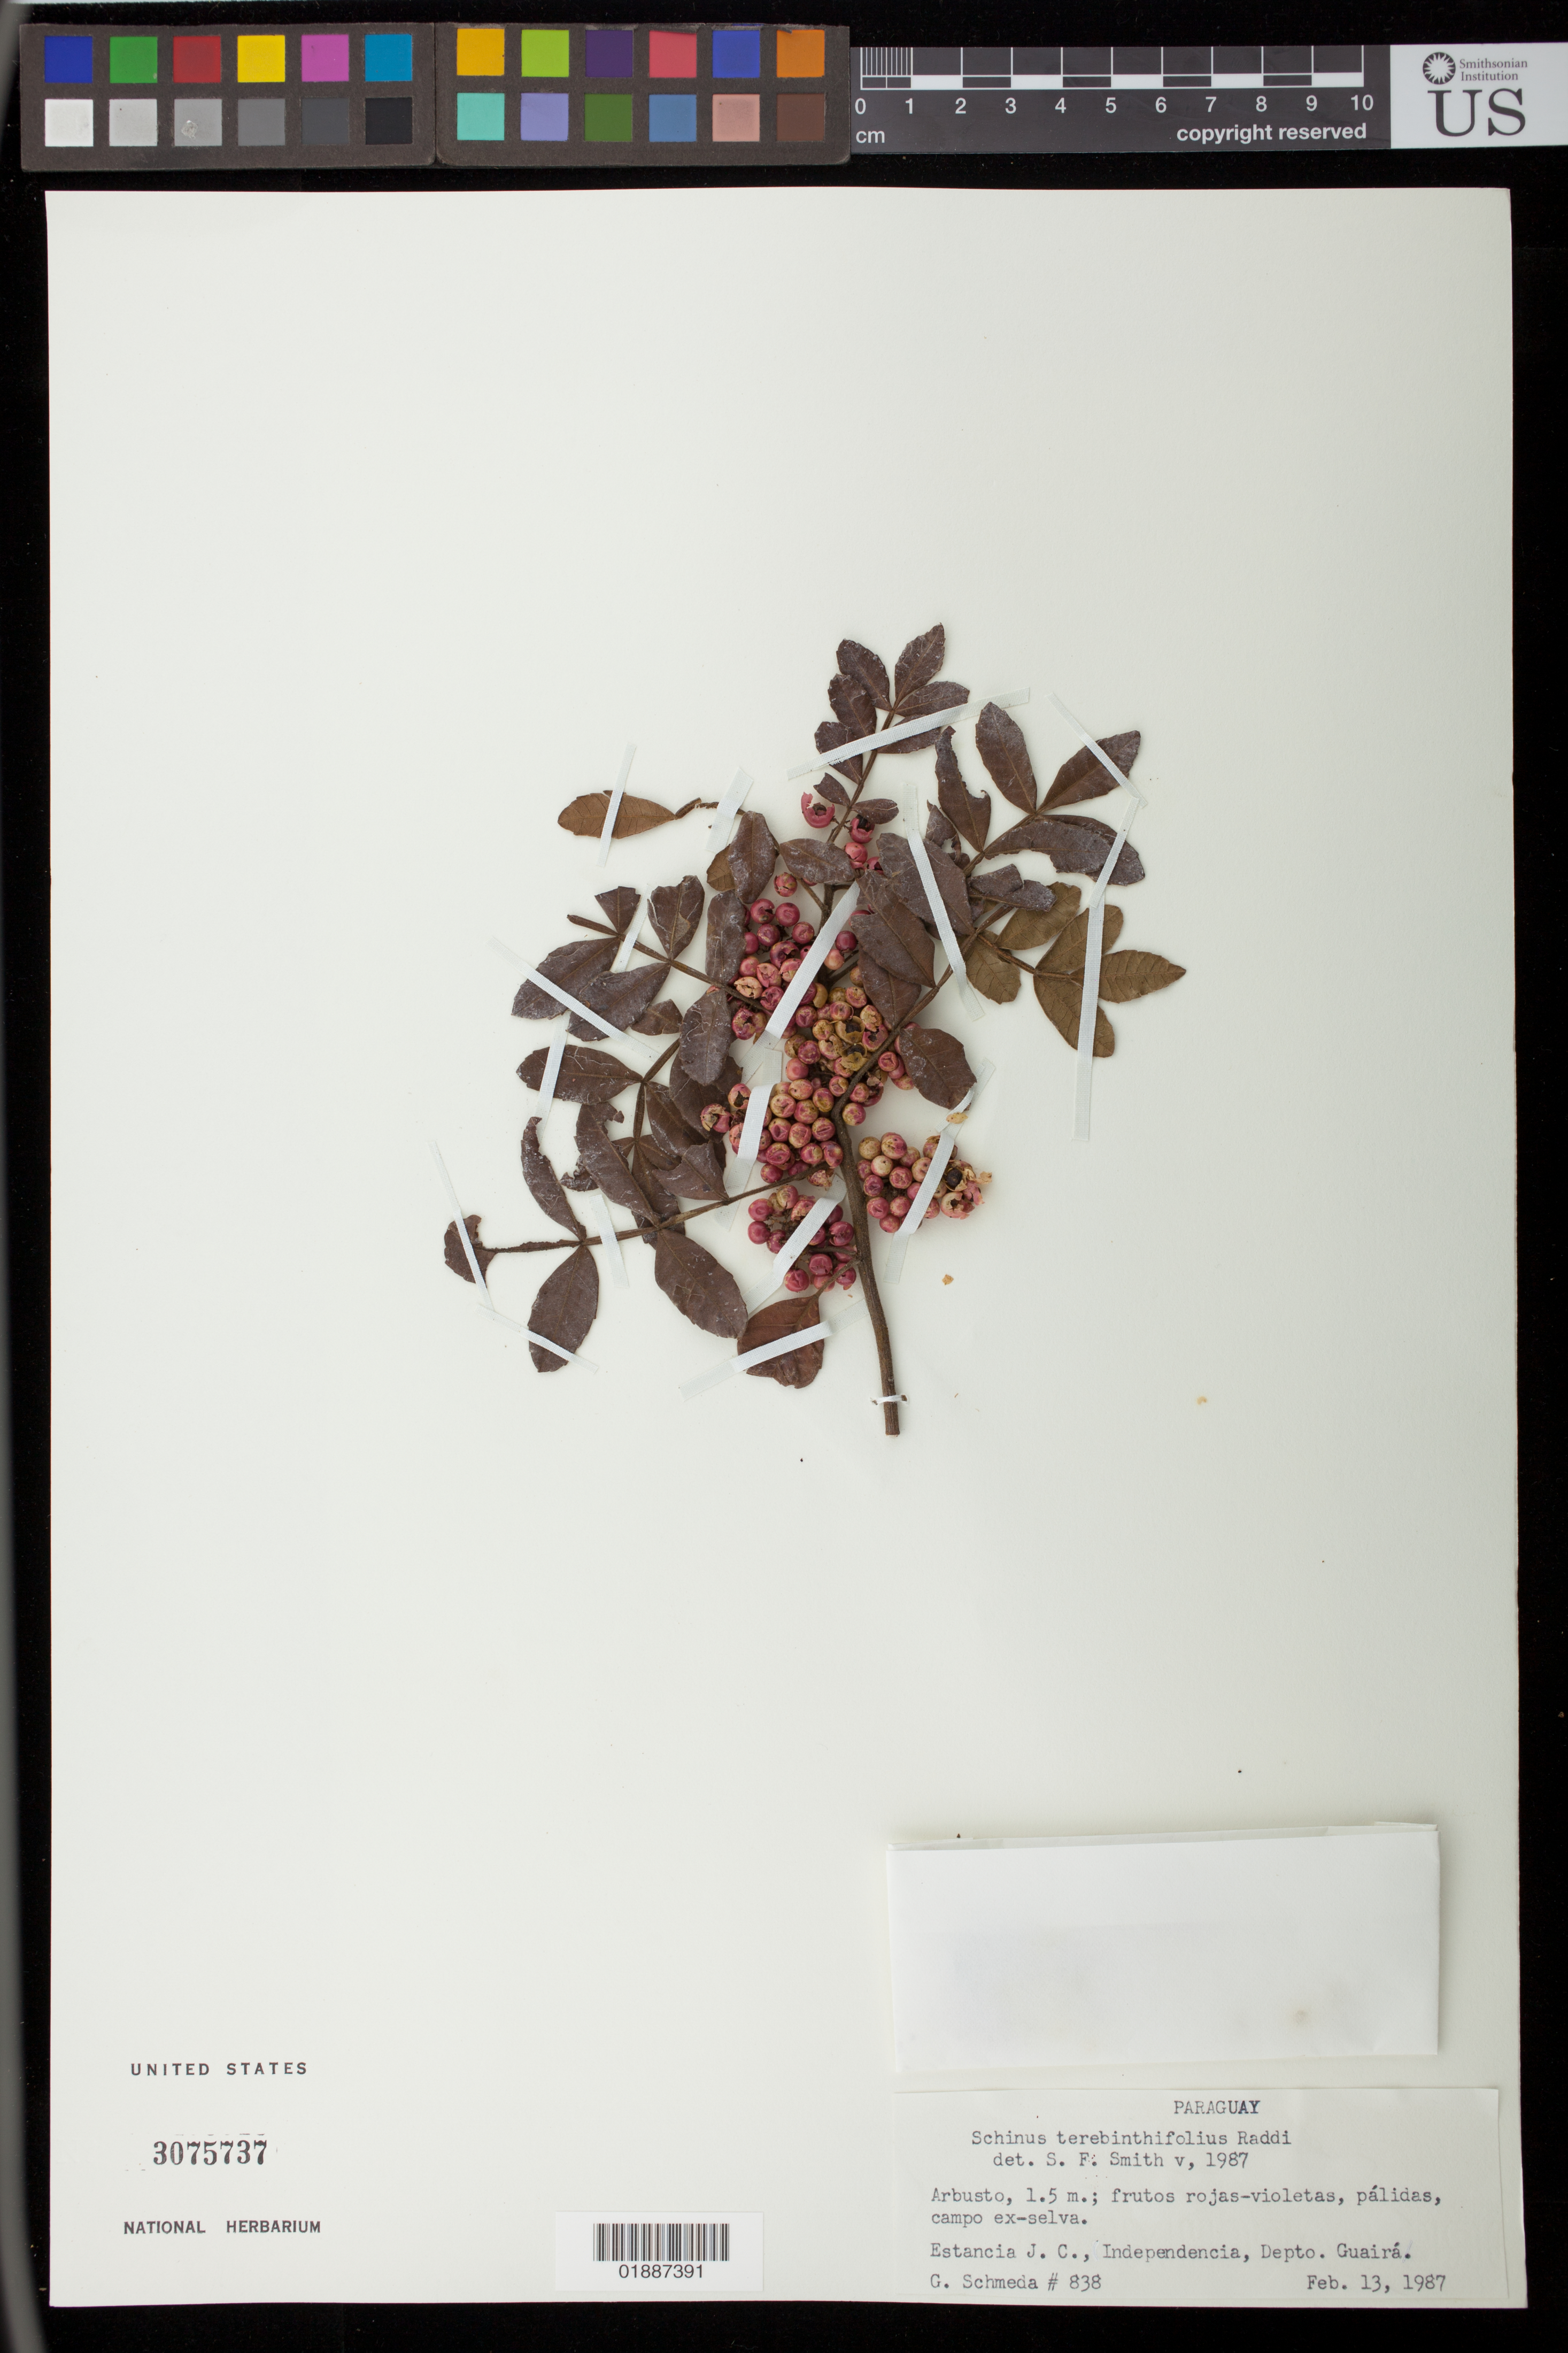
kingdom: Plantae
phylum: Tracheophyta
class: Magnoliopsida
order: Sapindales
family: Anacardiaceae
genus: Schinus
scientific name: Schinus terebinthifolia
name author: Raddi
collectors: G. Schmeda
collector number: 838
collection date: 1987-02-13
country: Paraguay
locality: Estancia J.C., Independencia, Depto. Guairá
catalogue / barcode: US 3075737